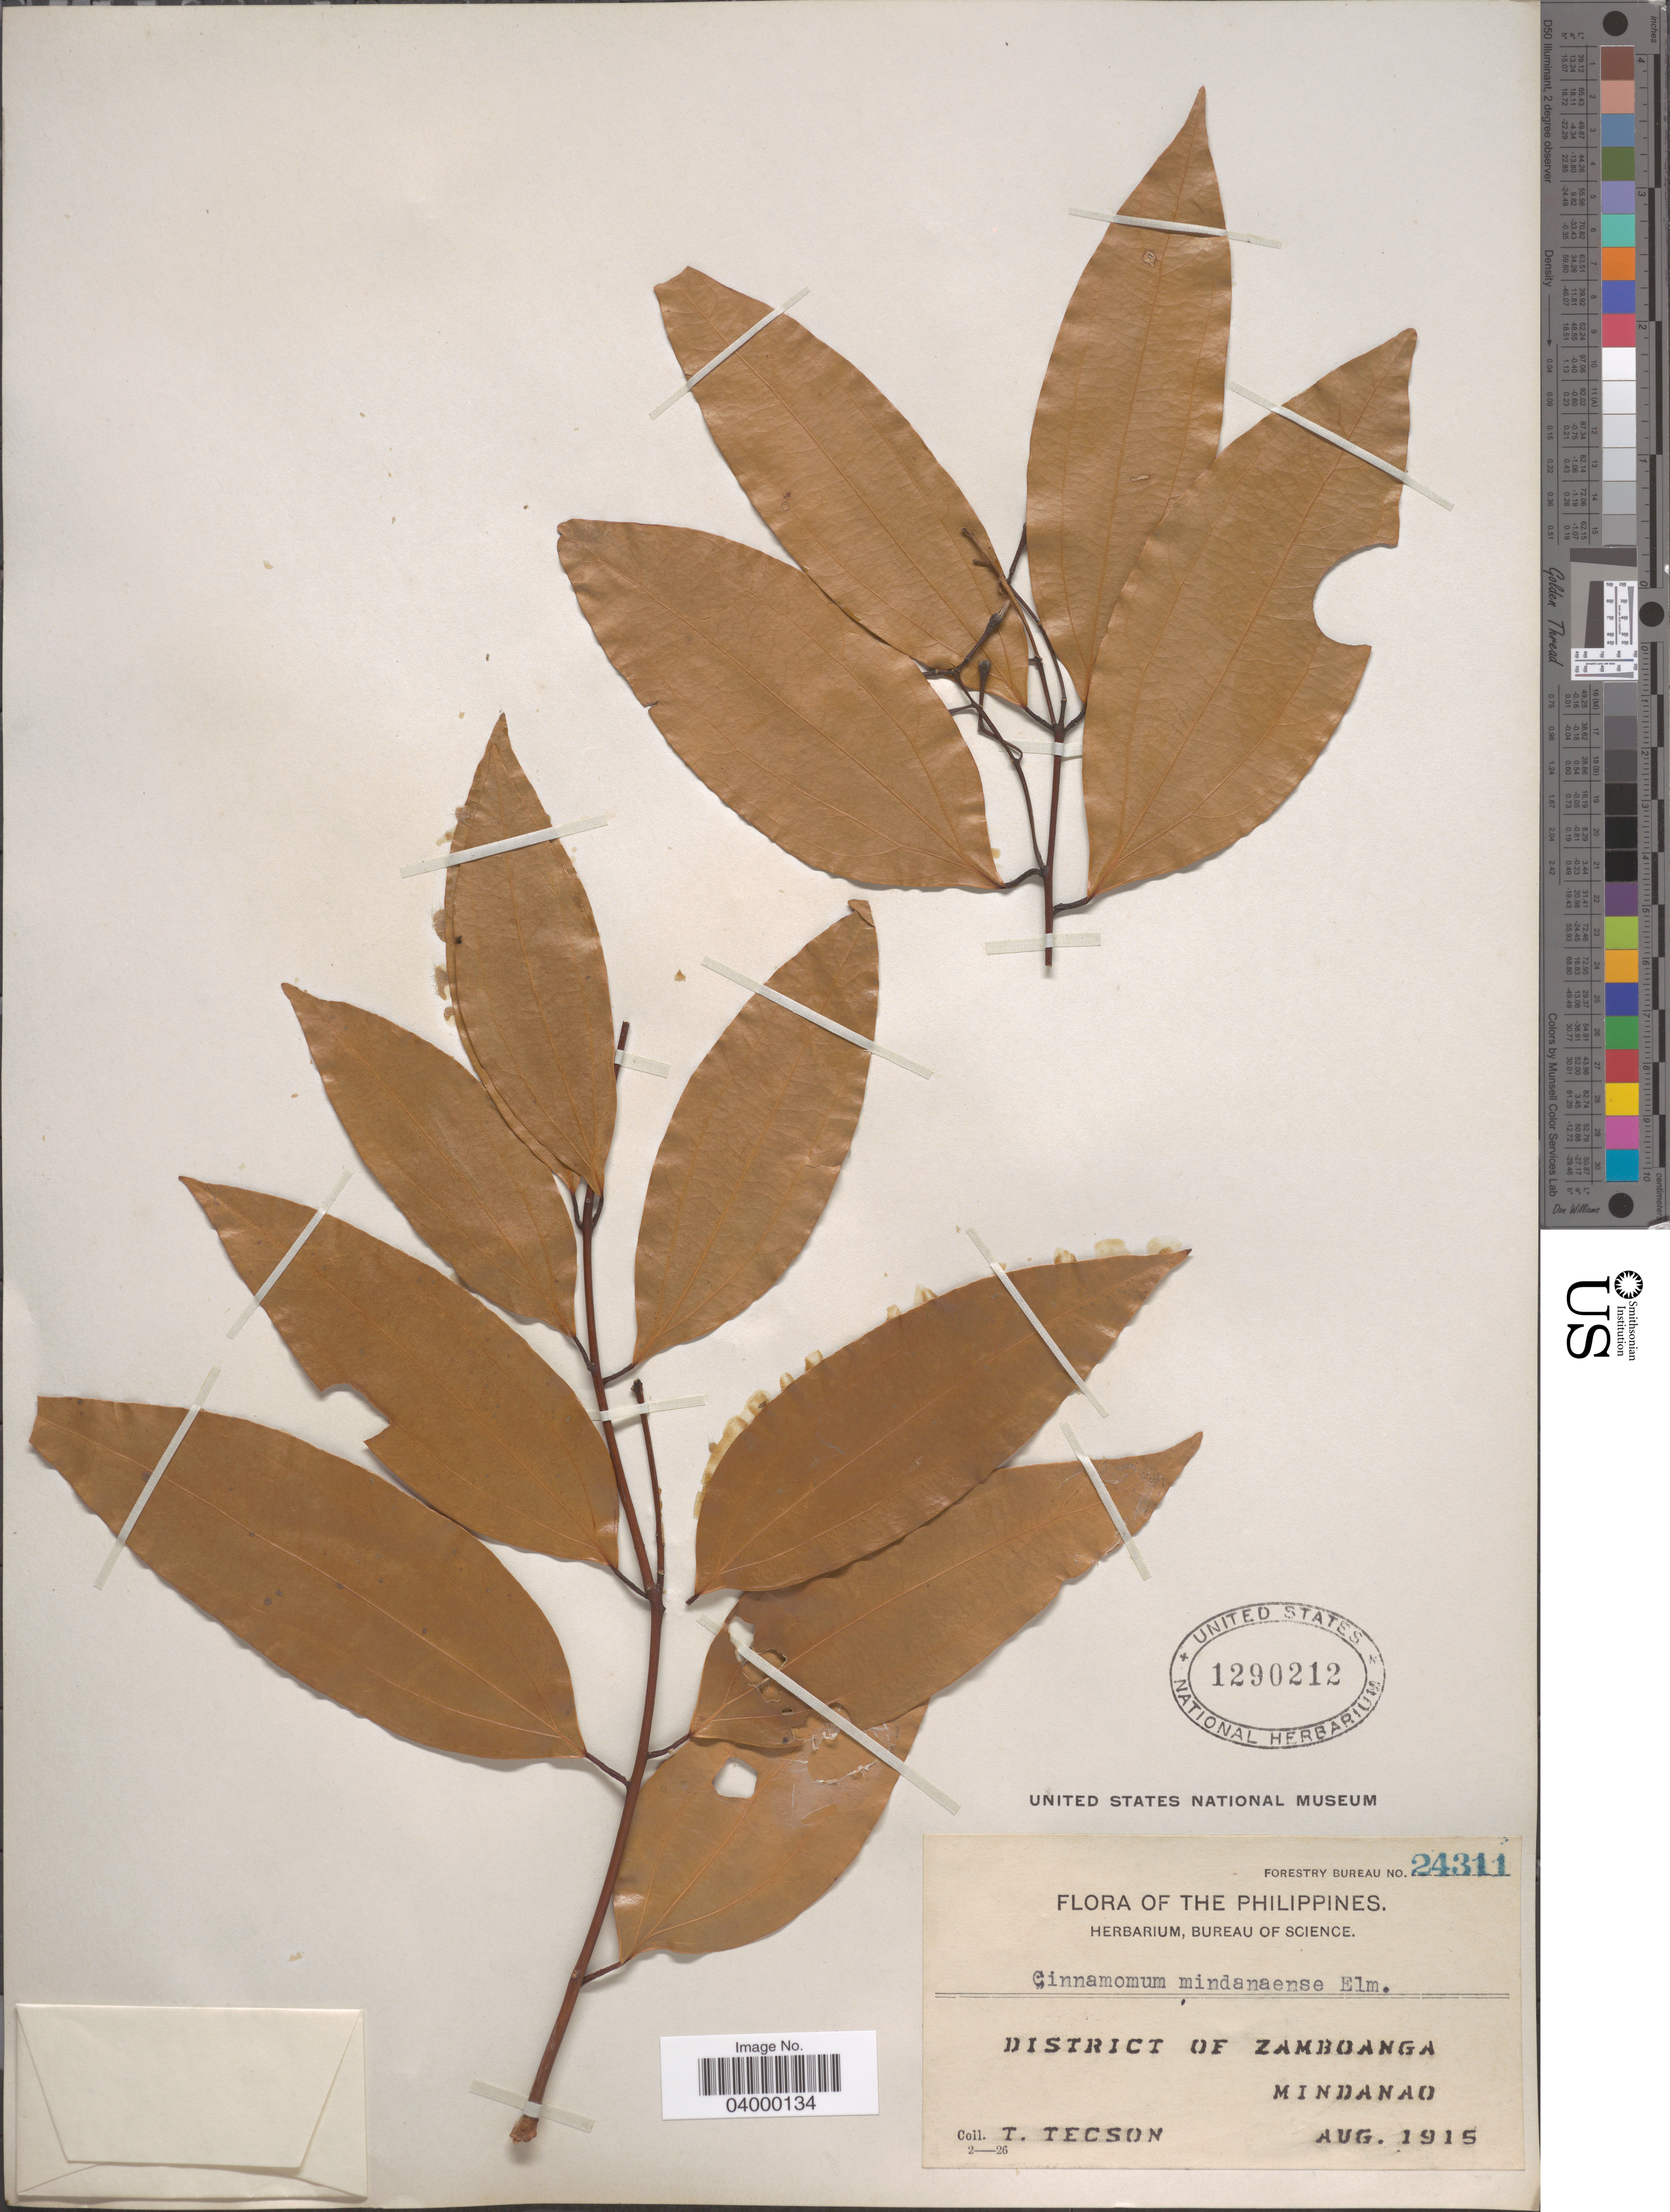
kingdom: Plantae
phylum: Tracheophyta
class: Magnoliopsida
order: Laurales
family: Lauraceae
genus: Cinnamomum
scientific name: Cinnamomum burmannii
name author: (Nees & T. Nees) Blume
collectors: T. Tecson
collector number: Forestry Bureau 24311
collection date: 1915-08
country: Philippines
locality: District of Zamboanga. Mindanao.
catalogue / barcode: US 1290212